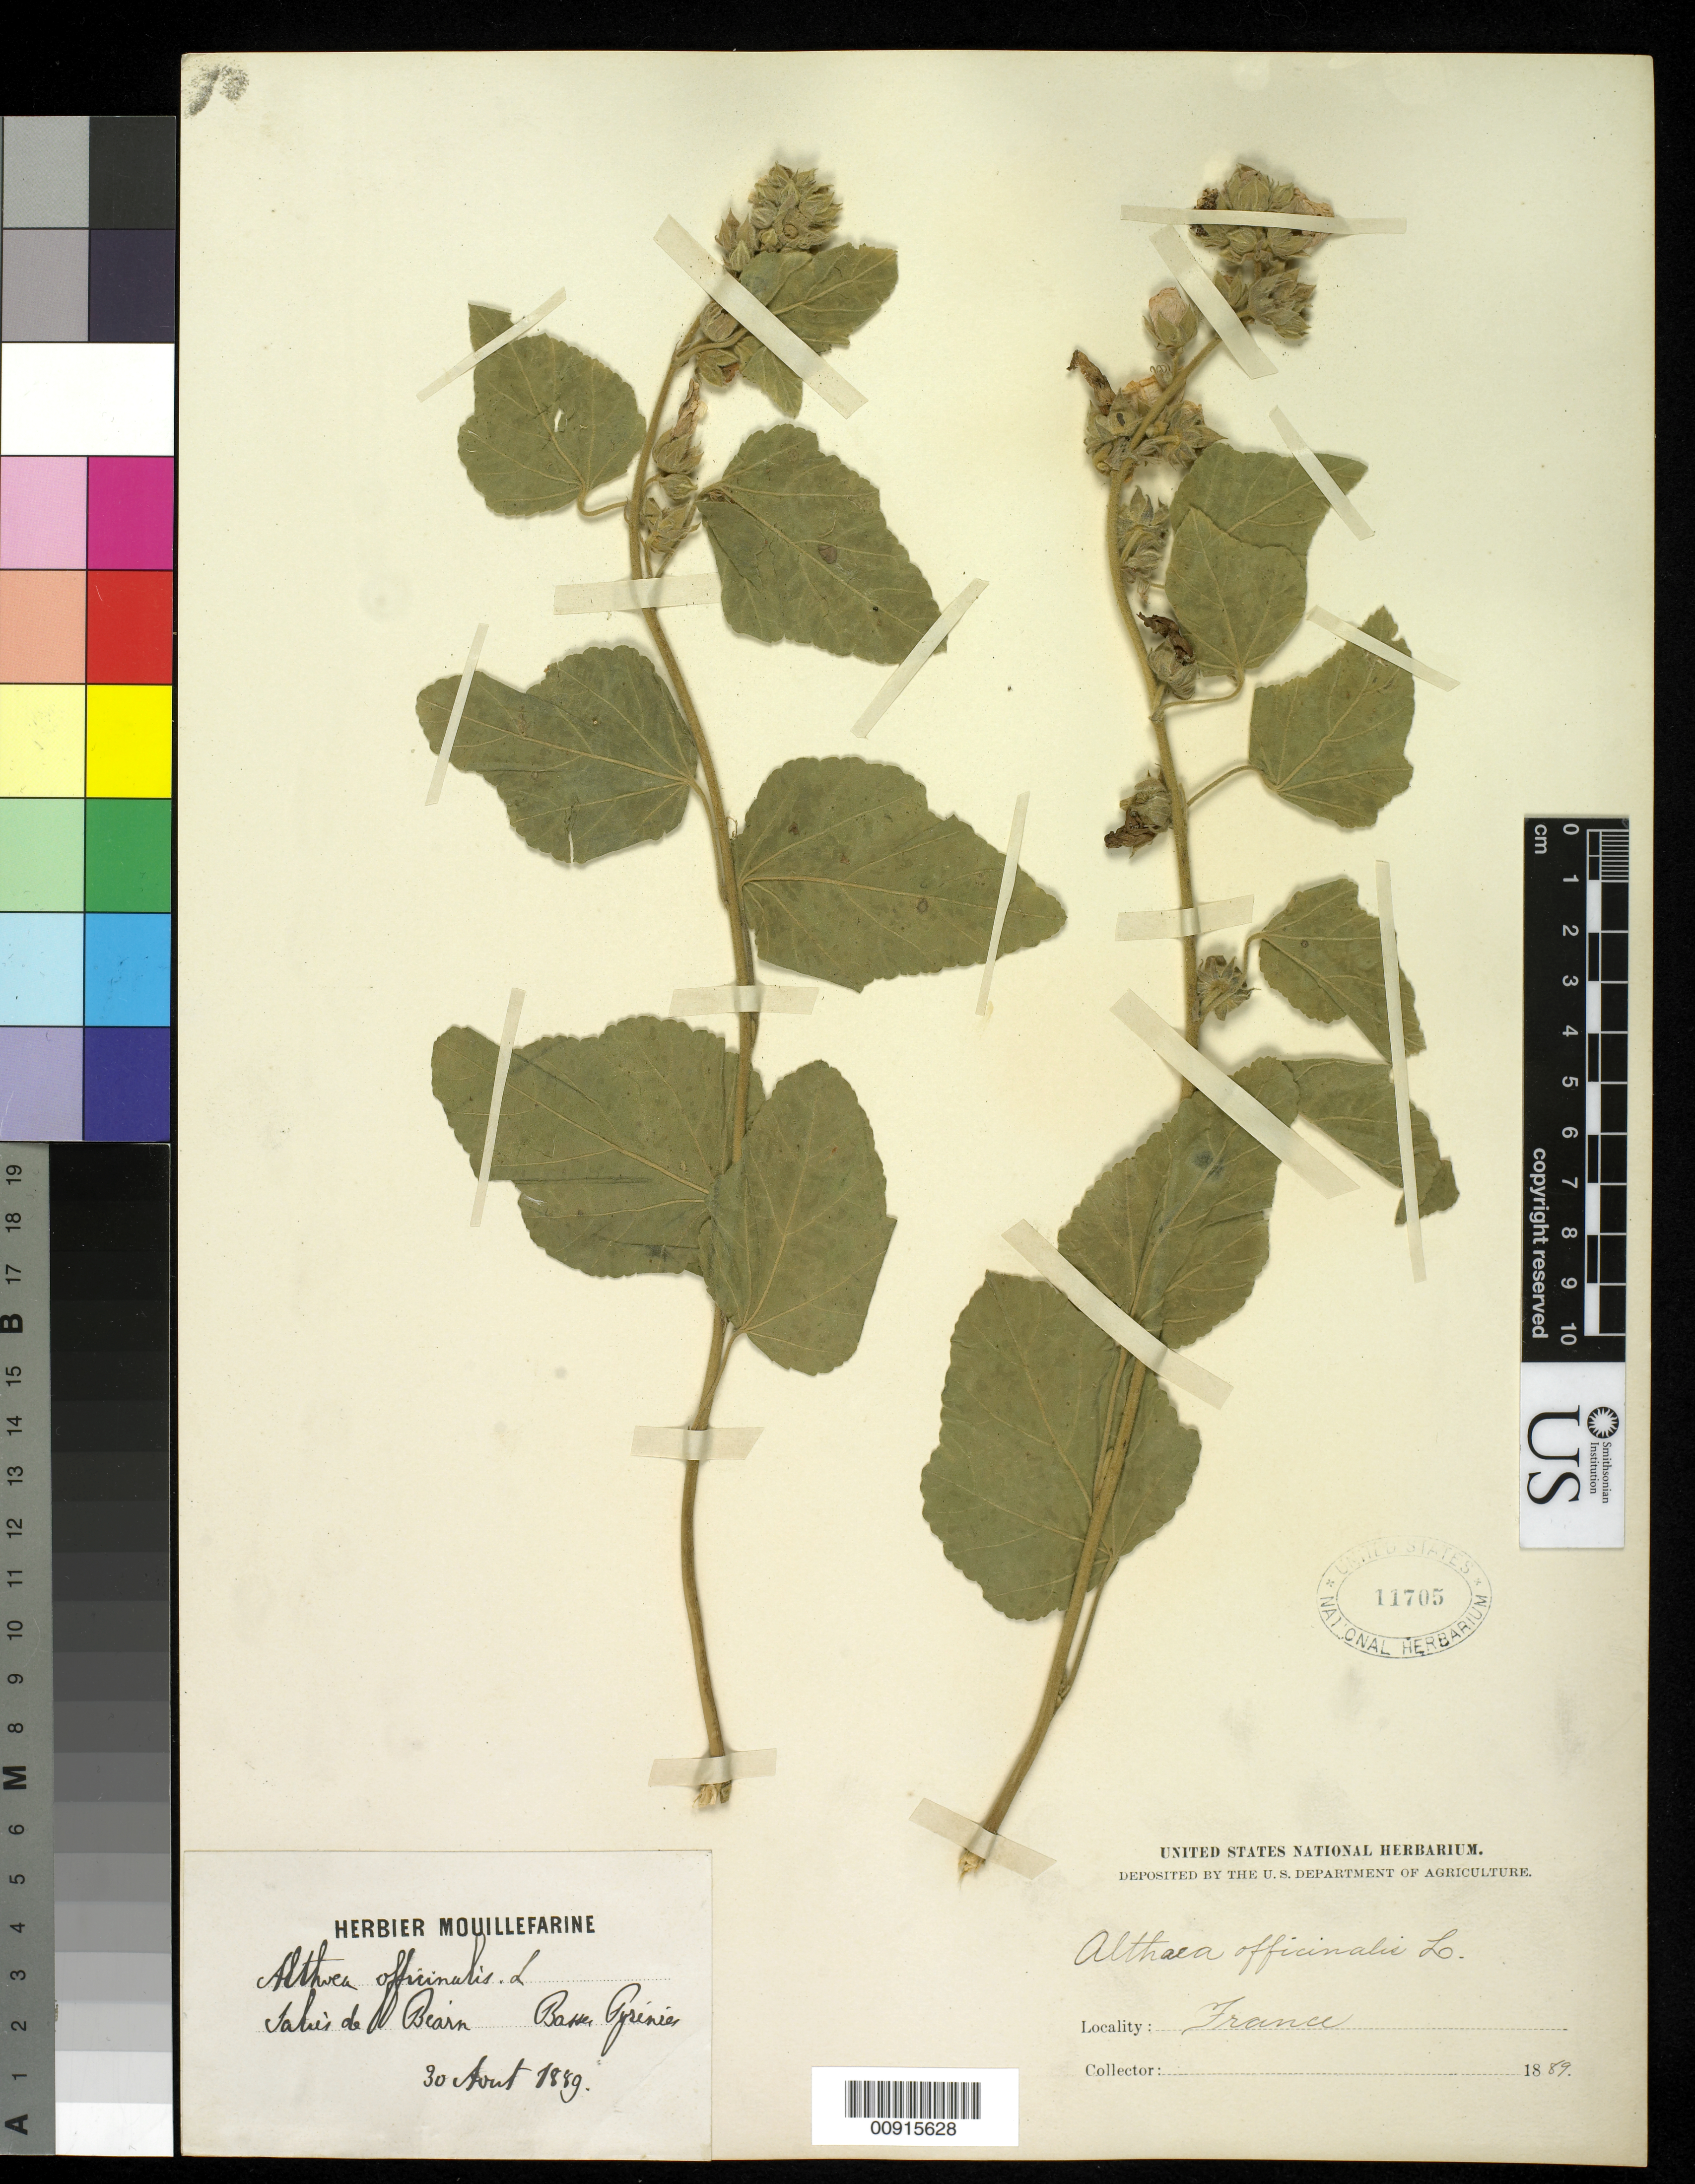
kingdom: Plantae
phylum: Tracheophyta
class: Magnoliopsida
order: Malvales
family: Malvaceae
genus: Althaea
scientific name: Althaea officinalis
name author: L.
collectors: A. E. Mouillefarine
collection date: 1889-08-30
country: France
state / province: Occitanie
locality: near Bearn. Basse Pyrenees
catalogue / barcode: US 11705